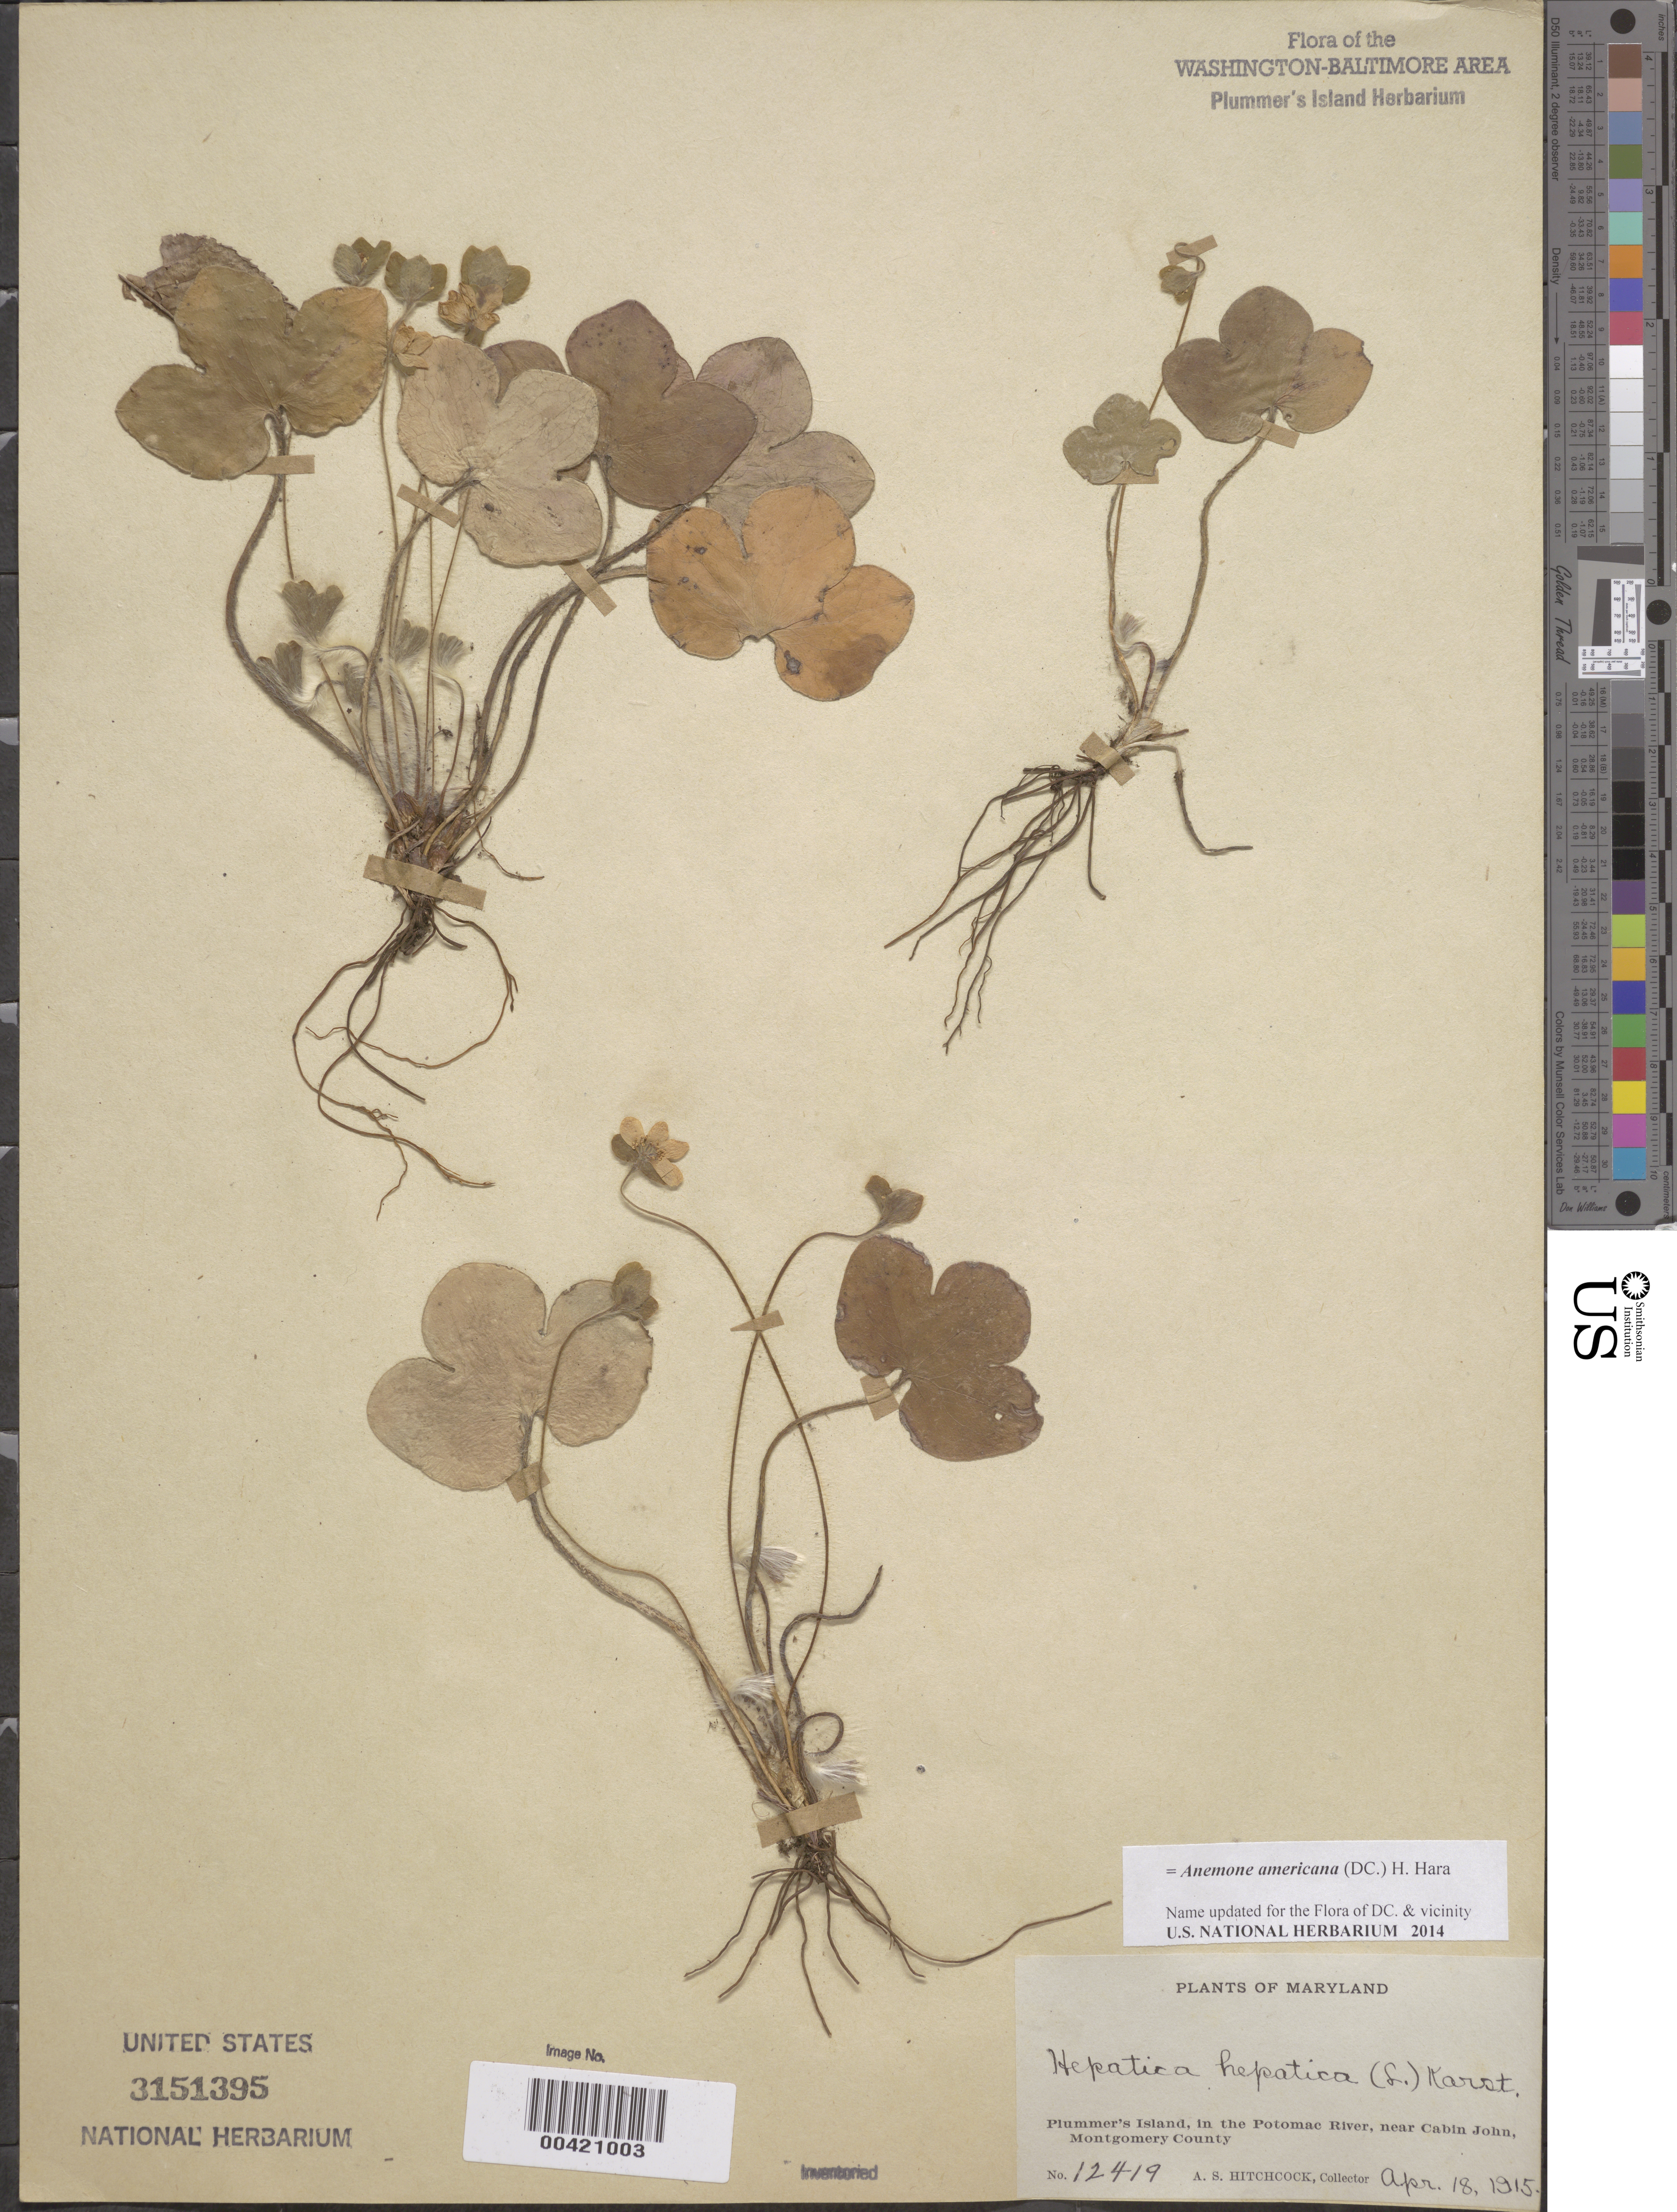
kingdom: Plantae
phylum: Tracheophyta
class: Magnoliopsida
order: Ranunculales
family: Ranunculaceae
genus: Hepatica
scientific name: Hepatica americana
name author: (DC.) Ker Gawl.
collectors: A. S. Hitchcock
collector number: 12419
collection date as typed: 18 Apr 1915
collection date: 1915-04-18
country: United States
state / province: Maryland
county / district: Montgomery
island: Plummers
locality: Plummer's Island C. & O. Canal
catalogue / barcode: US 3151395